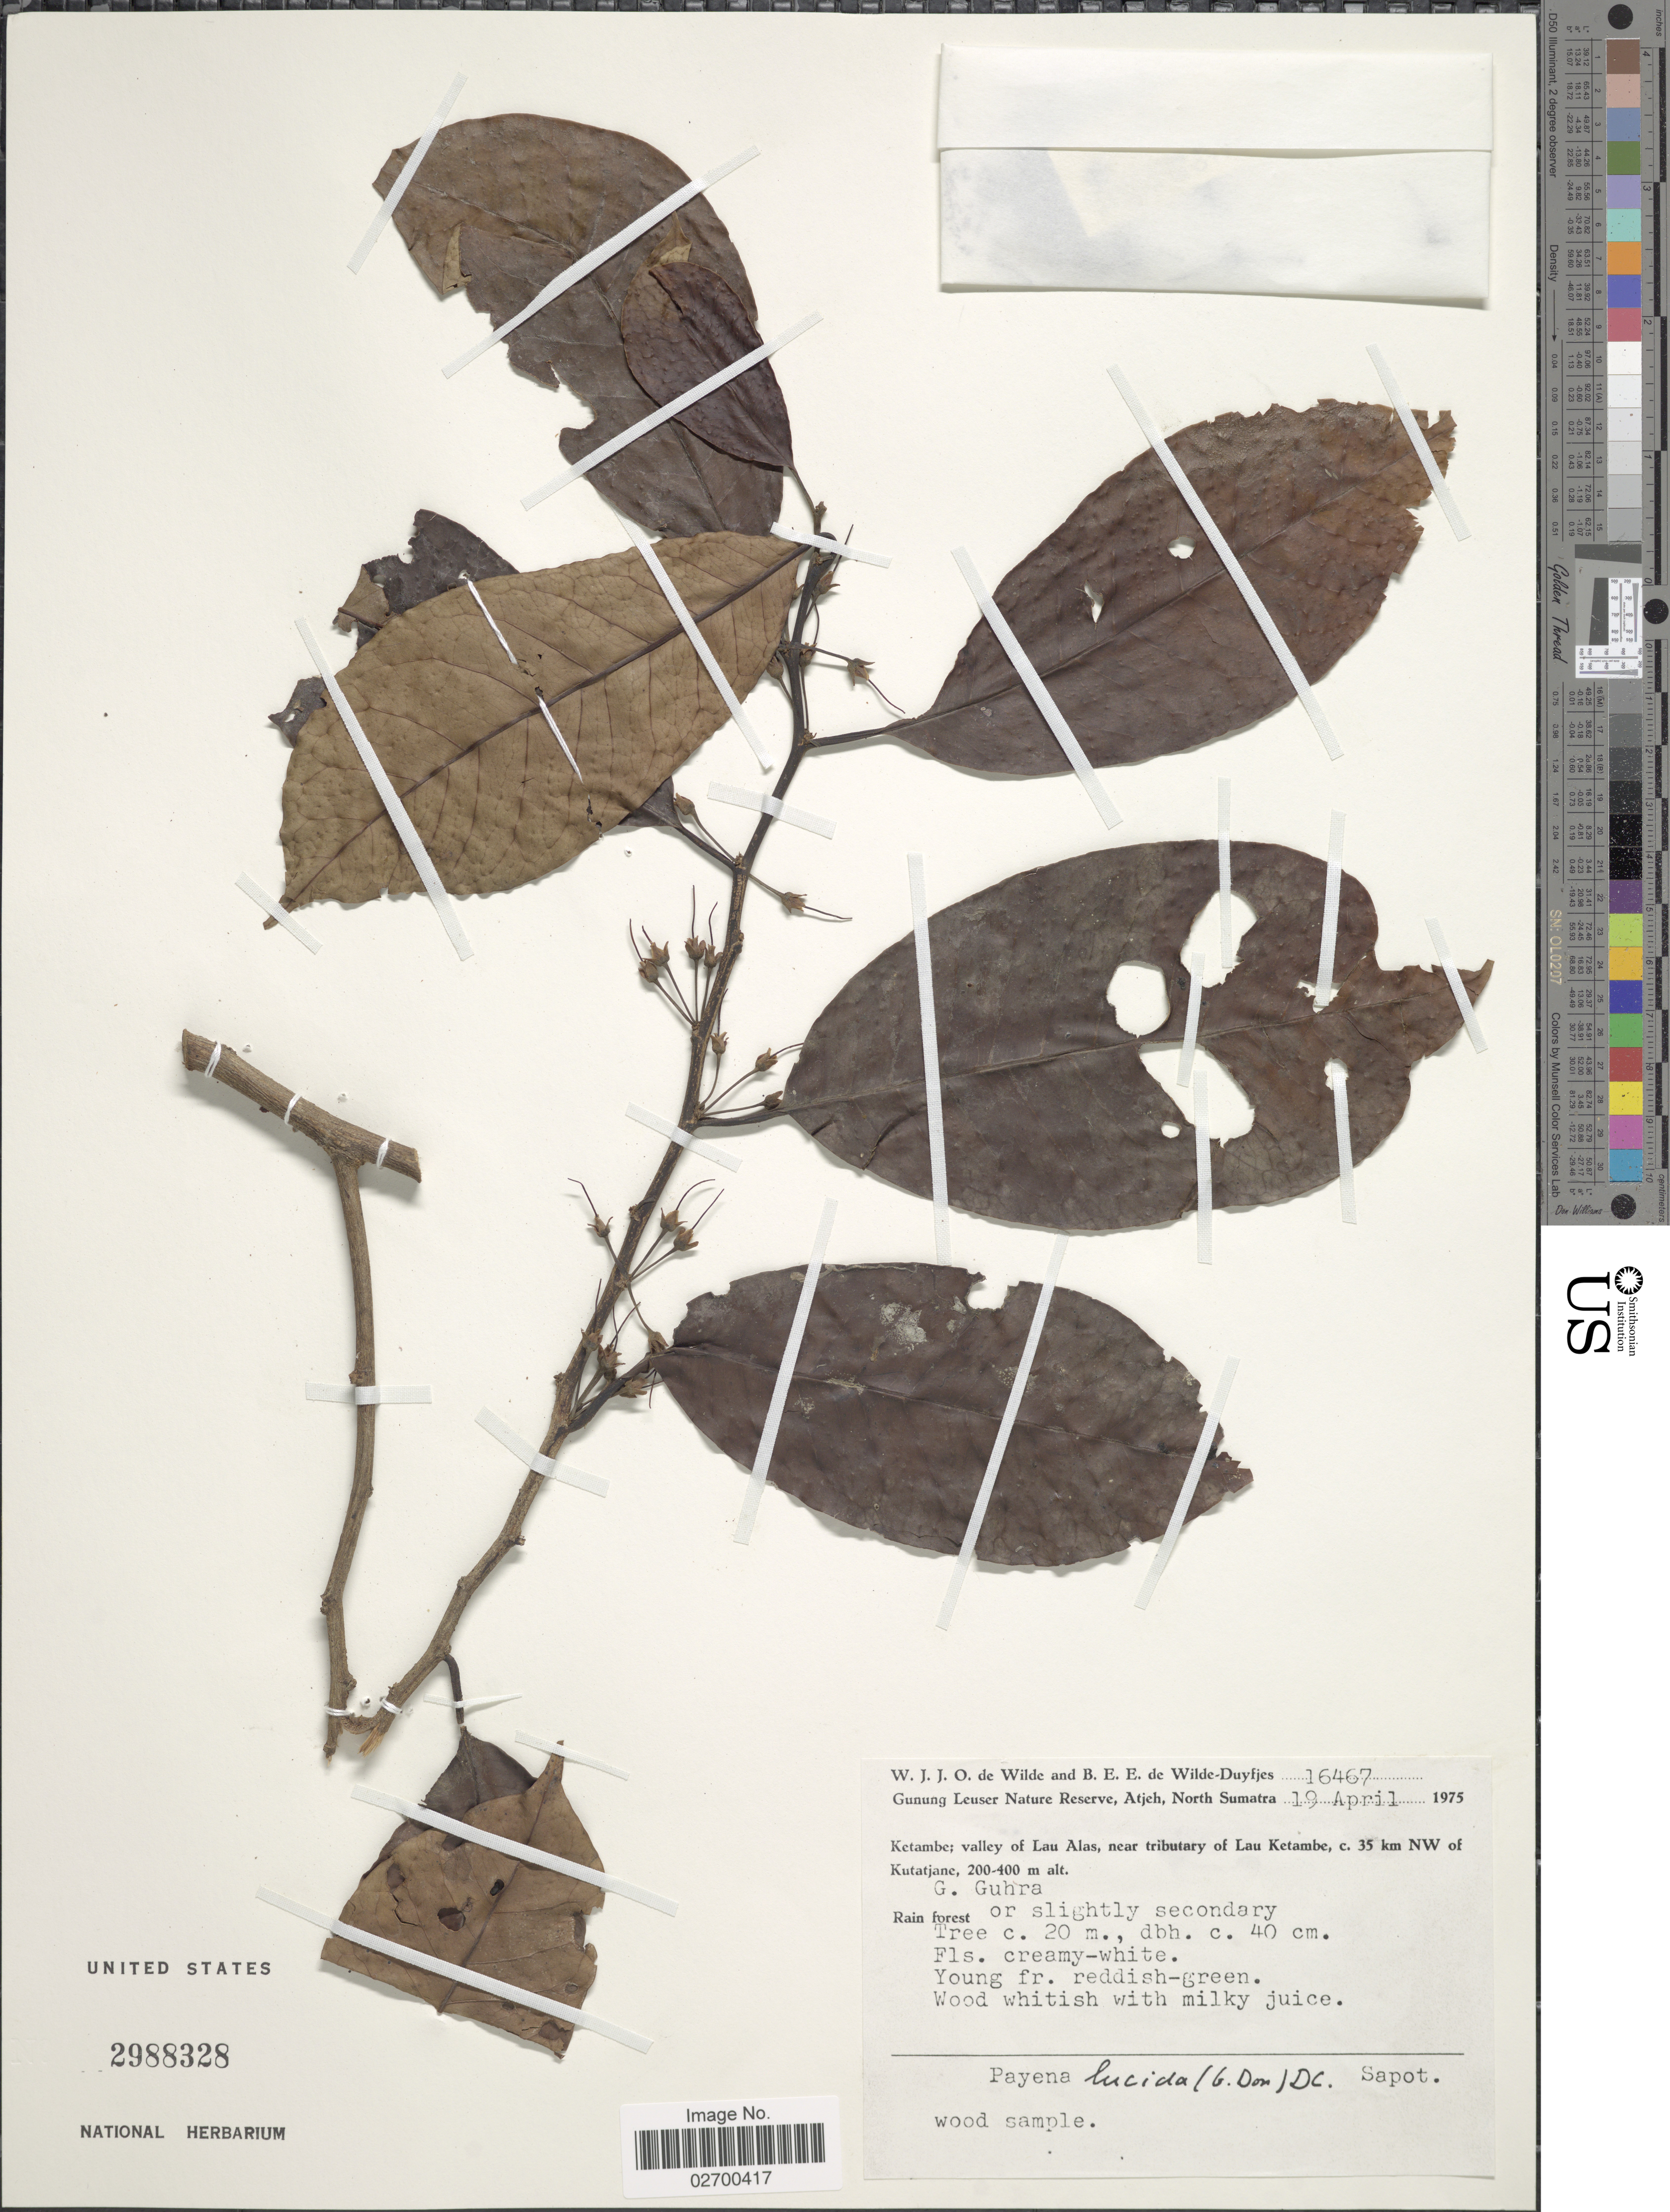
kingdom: Plantae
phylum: Tracheophyta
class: Magnoliopsida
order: Ericales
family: Sapotaceae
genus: Payena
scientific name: Payena lucida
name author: A. DC.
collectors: W. J. de Wilde & B. E. de Wilde-Duyfjes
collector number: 16467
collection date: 1975-04-19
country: Indonesia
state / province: Sumatra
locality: Gunung Leuser Nature Reserve, Atjeh, North Sumatra. Ketambe; valley of Lau Alas, near tributary of Lau Ketambe, c. 35 km NW of Kutatjane. G. Guhra.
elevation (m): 200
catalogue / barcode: US 2988328